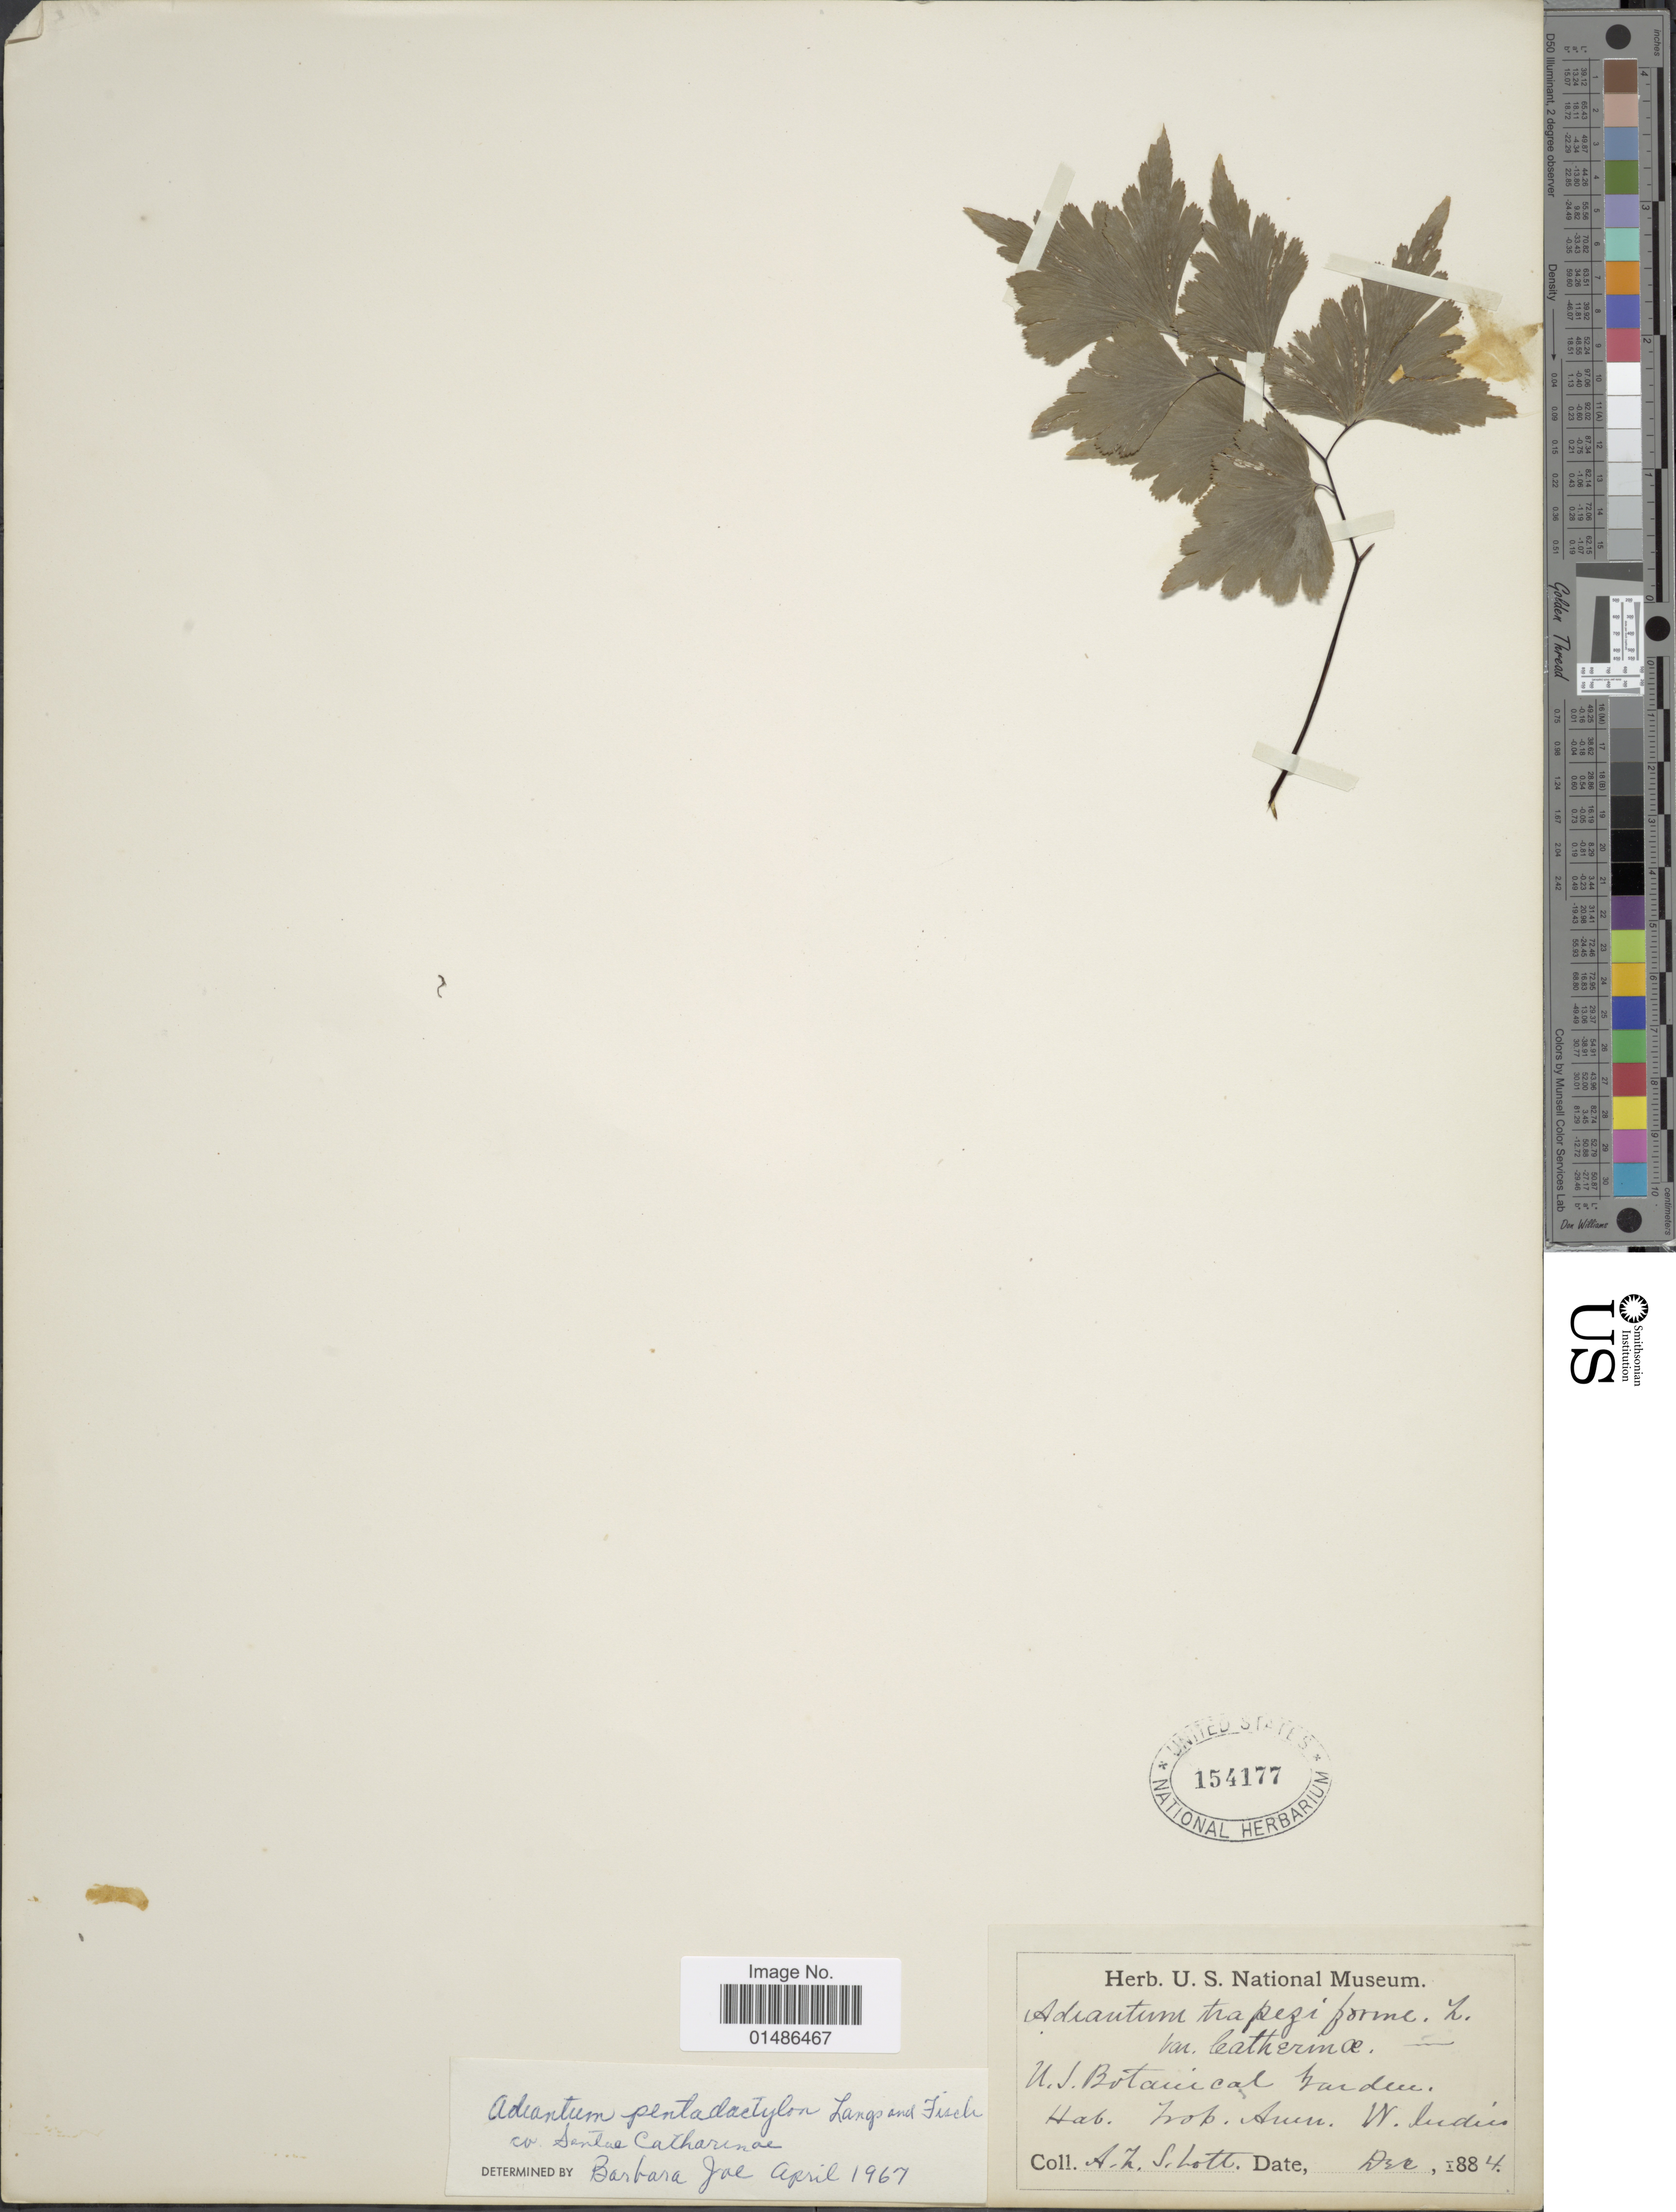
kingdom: Plantae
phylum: Tracheophyta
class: Polypodiopsida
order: Polypodiales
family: Pteridaceae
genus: Adiantum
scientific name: Adiantum pentadactylon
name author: Langsd. & Fisch.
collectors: A. L. Schott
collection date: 1884-12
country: United States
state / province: District of Columbia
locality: U.S. Botanical Garden. Trop. Amer. W. Indies.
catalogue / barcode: US 154177